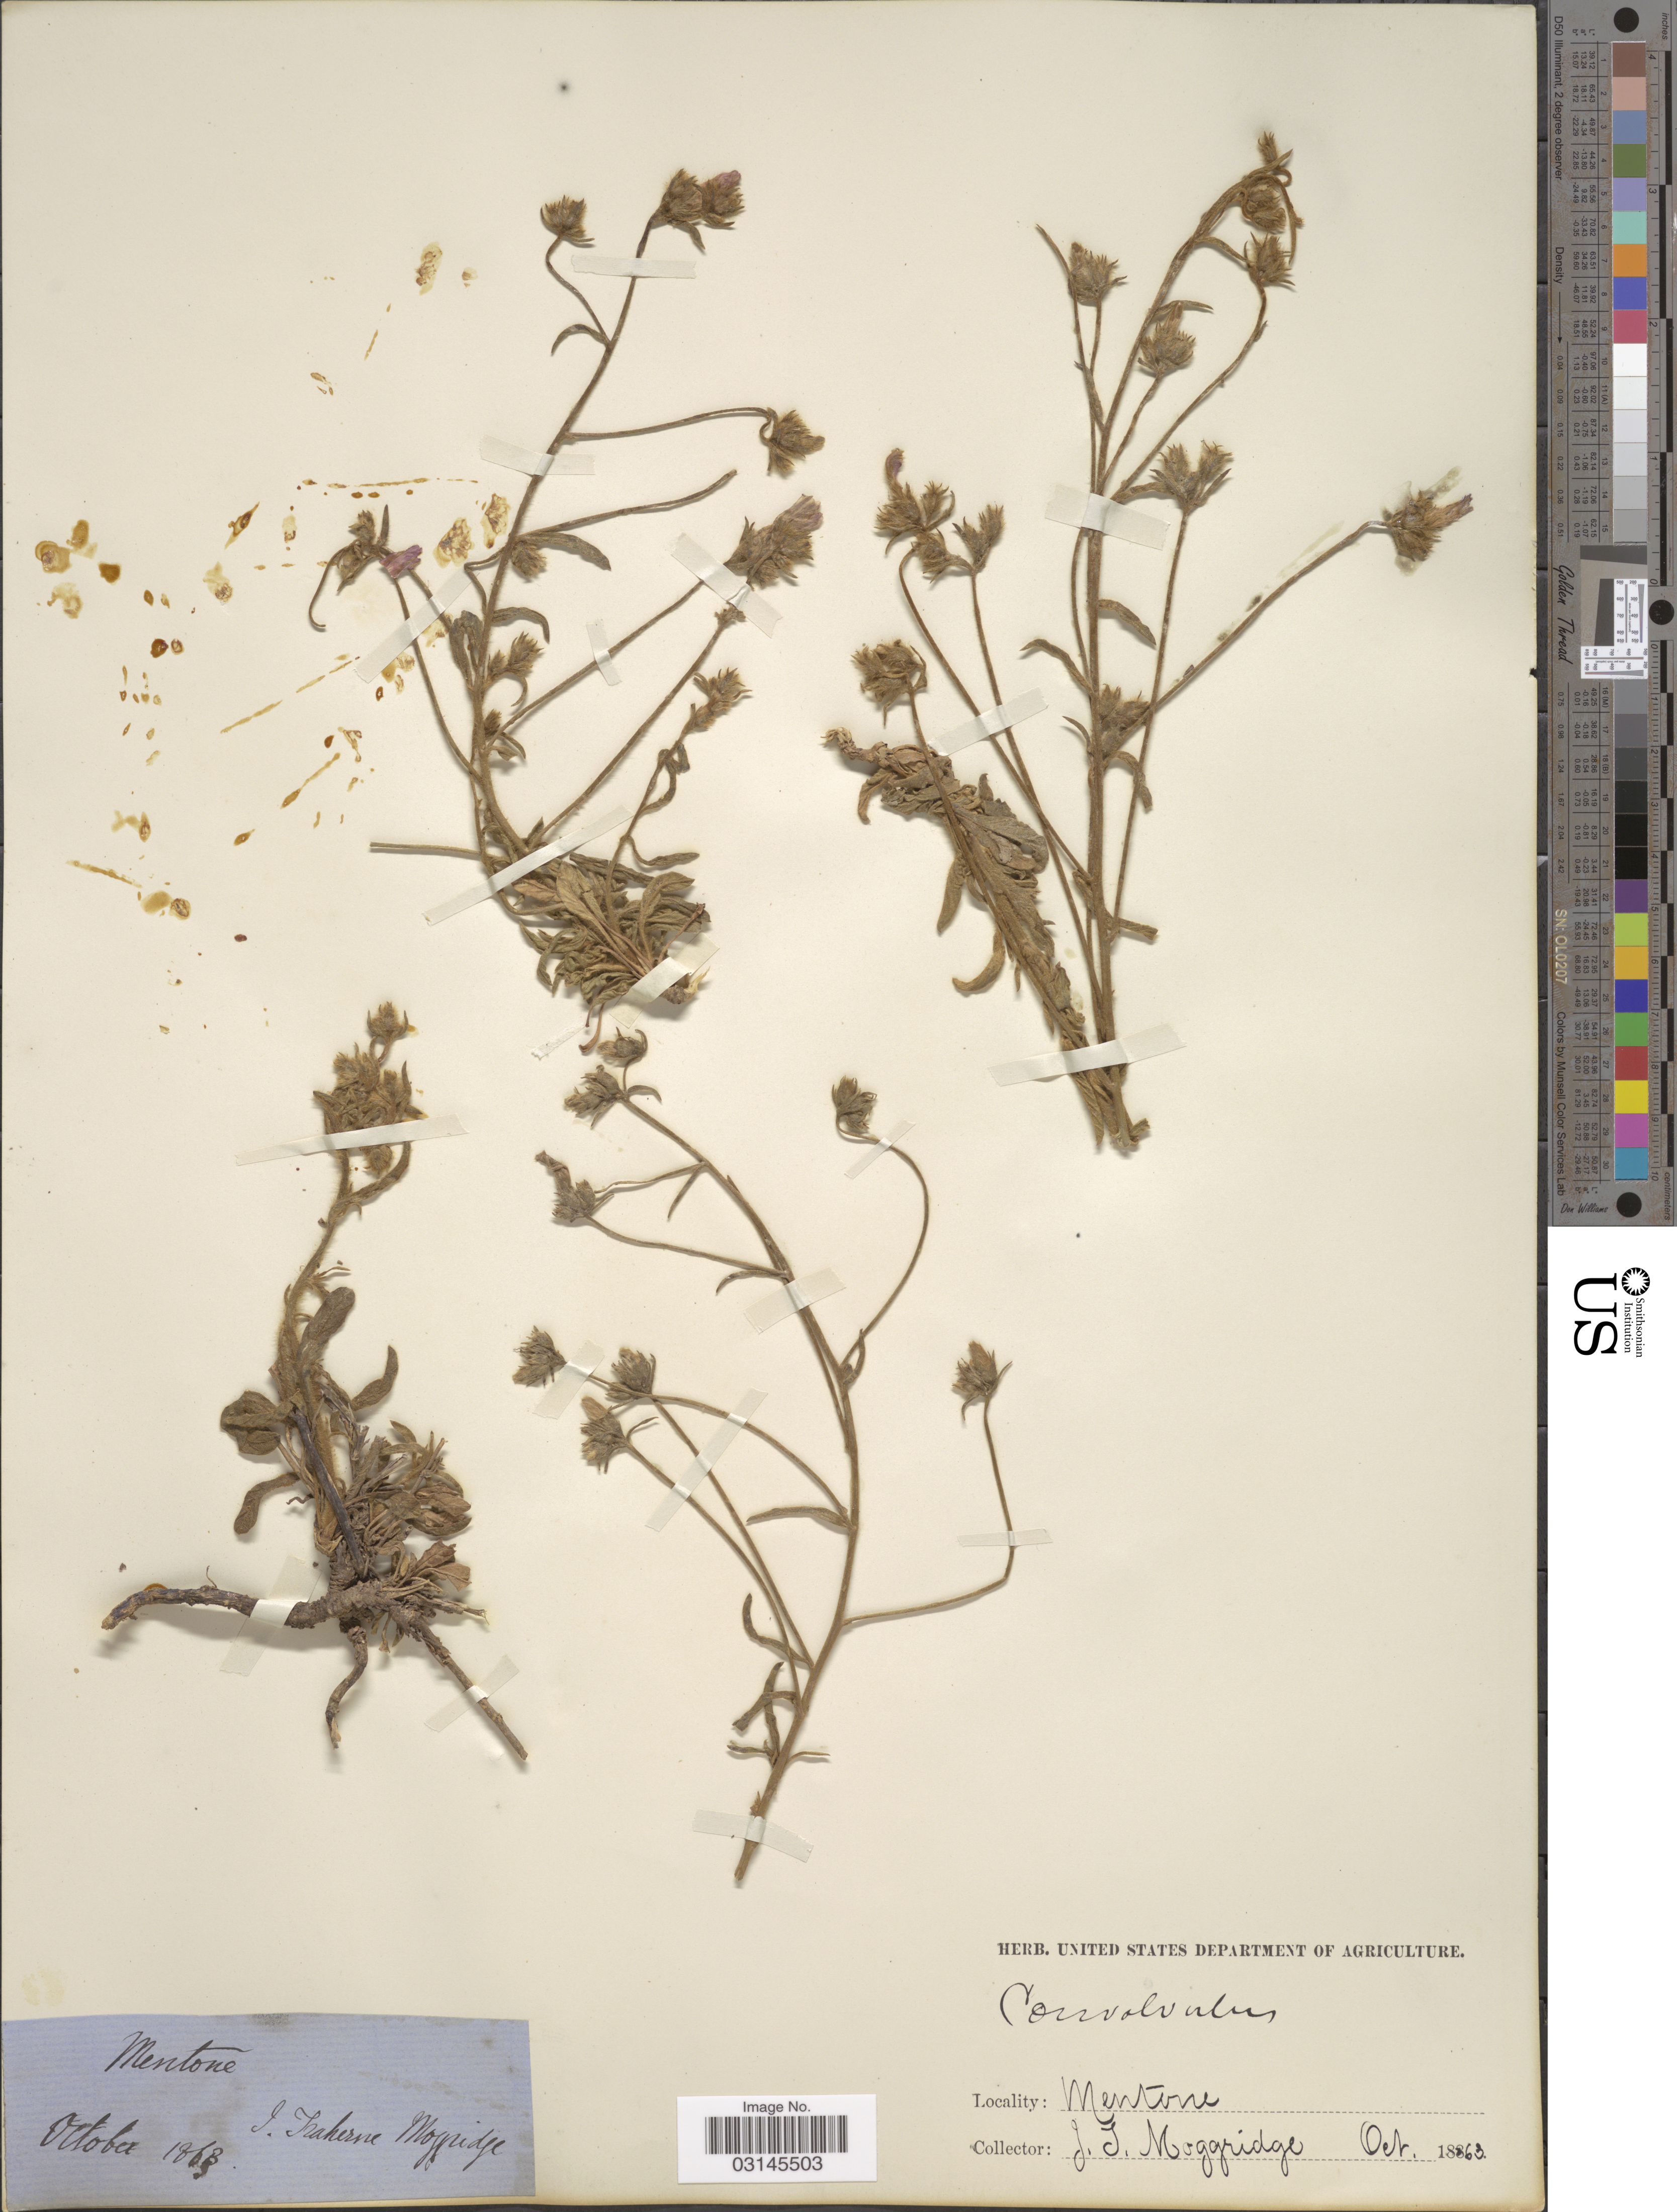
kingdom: Plantae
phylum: Tracheophyta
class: Magnoliopsida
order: Solanales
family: Convolvulaceae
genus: Convolvulus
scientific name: Convolvulus sp.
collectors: J. T. Moggridge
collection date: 1863-10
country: Italy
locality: Mentone.